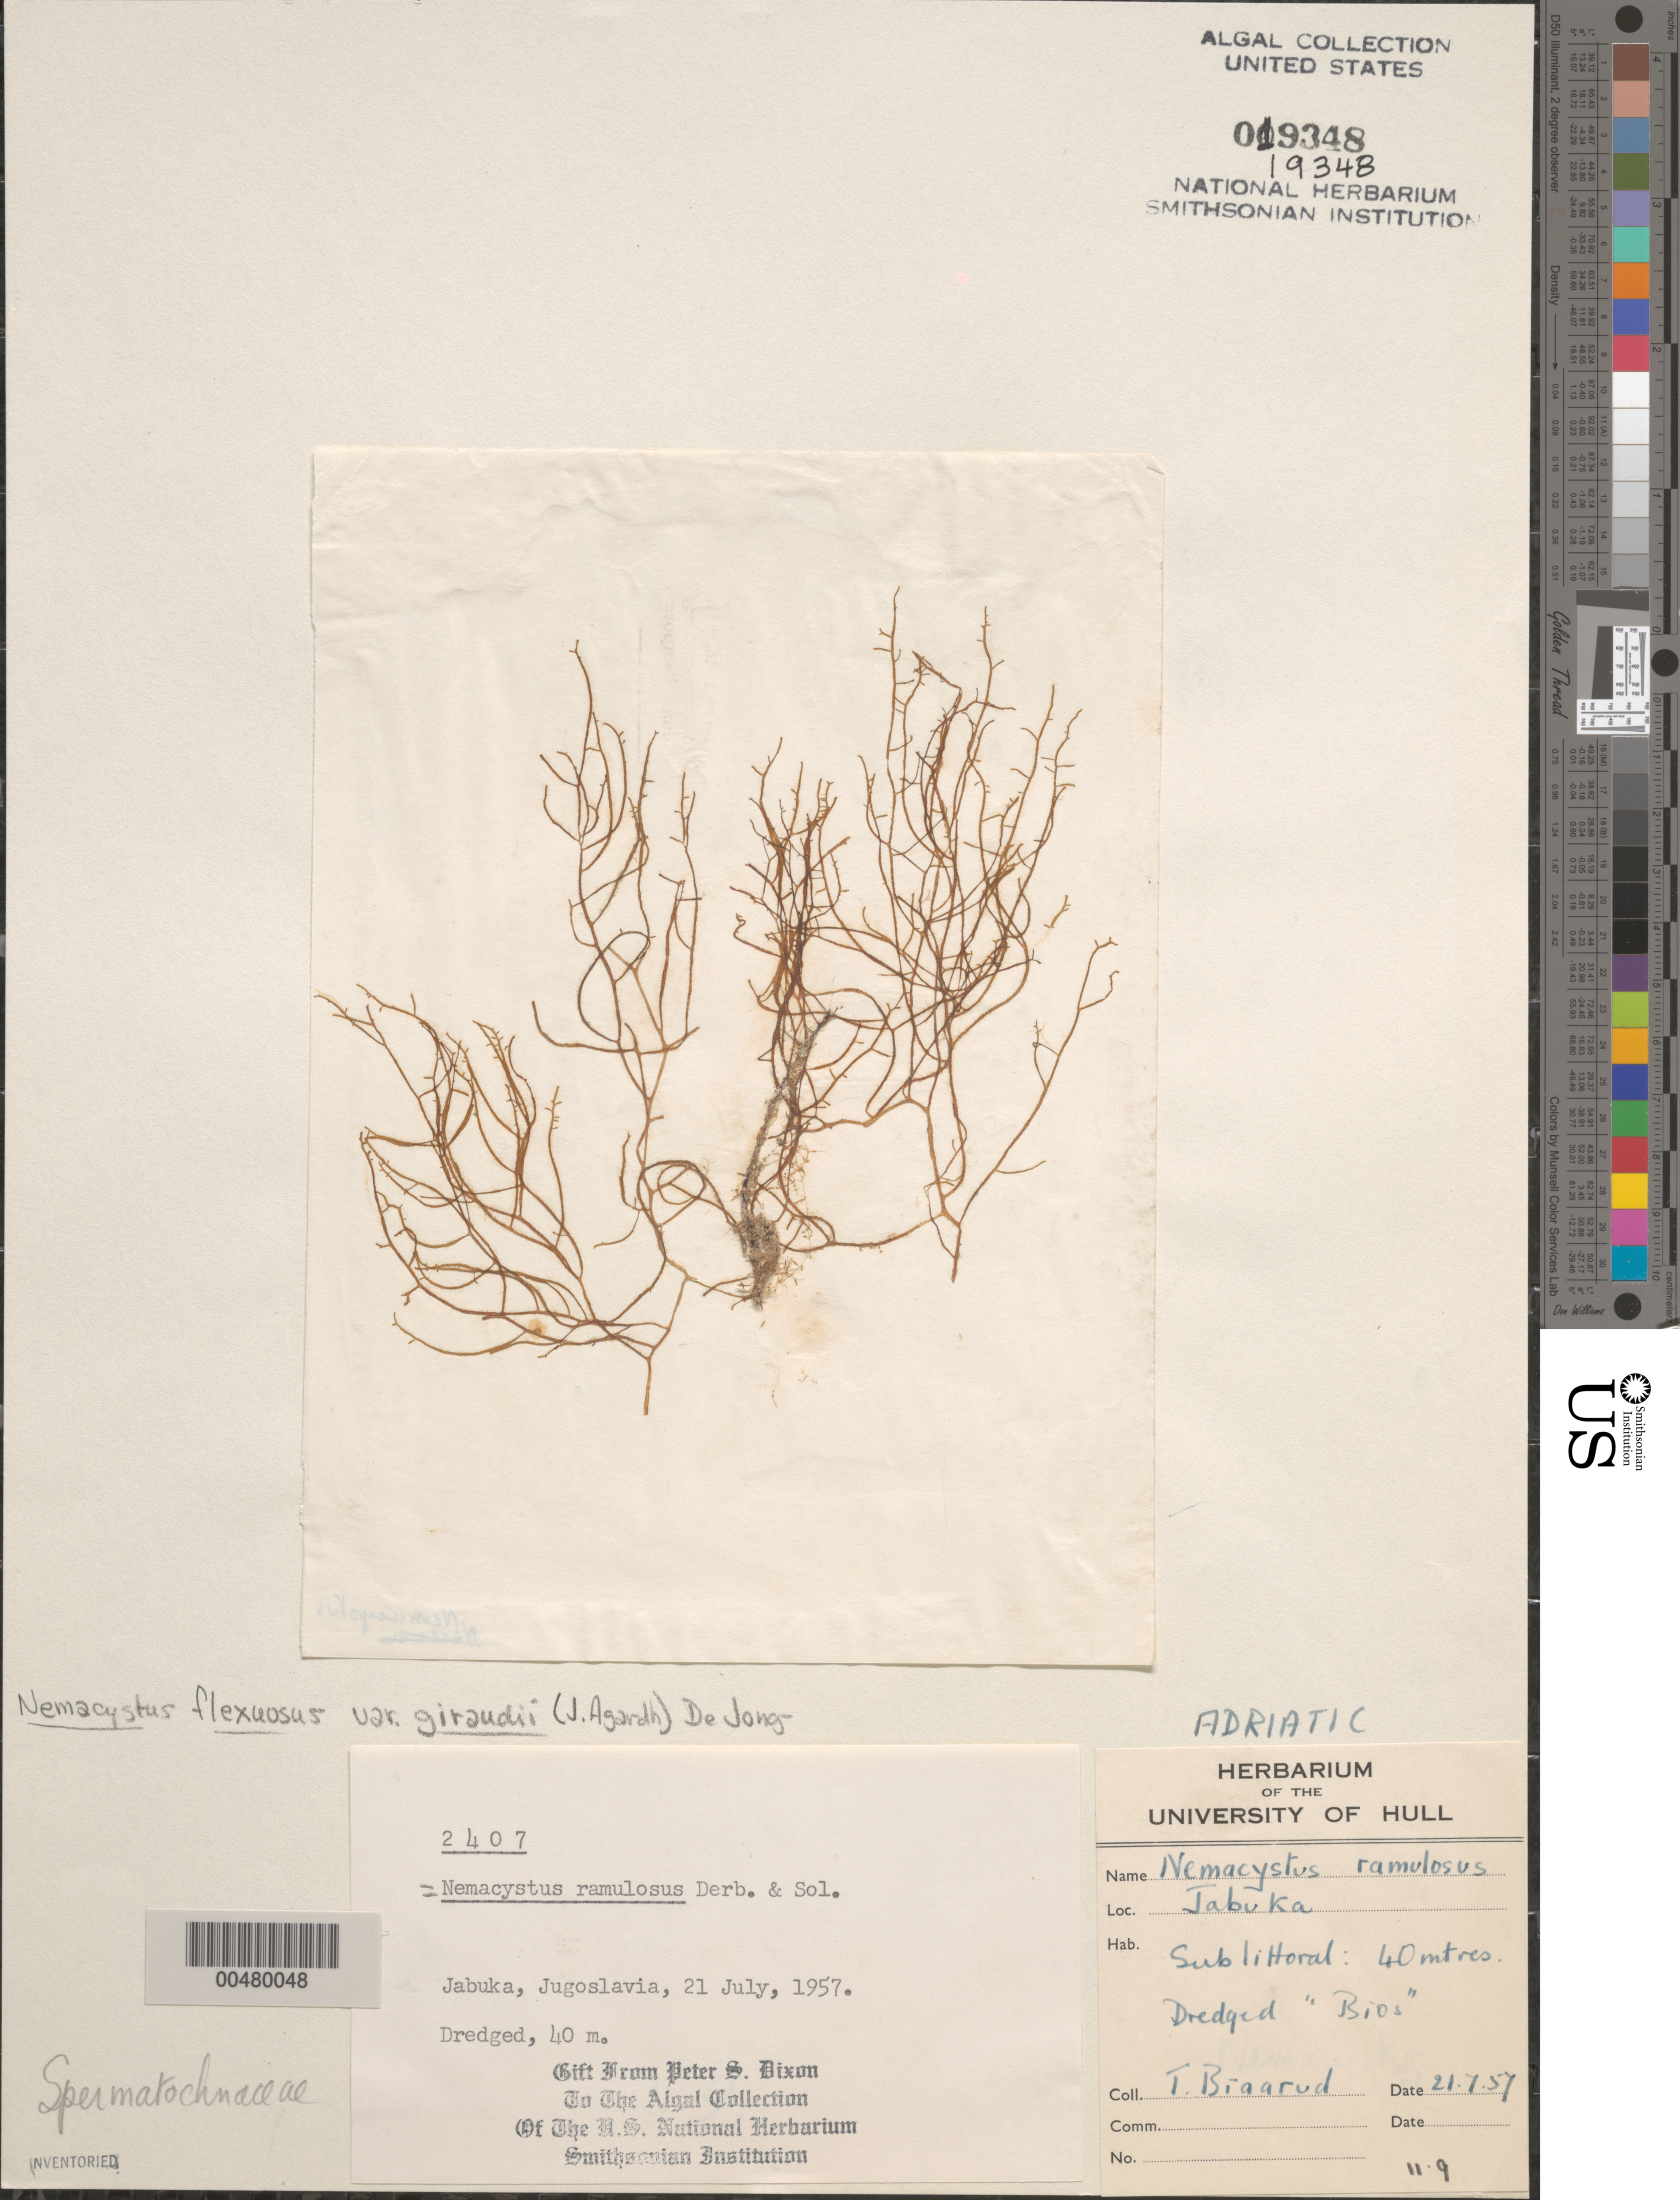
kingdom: Chromista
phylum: Ochrophyta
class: Phaeophyceae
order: Ectocarpales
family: Chordariaceae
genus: Nemacystus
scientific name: Nemacystus flexuosus var. giraudii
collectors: T. Braarud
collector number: PSD 2407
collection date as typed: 21 Jul 1957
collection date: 1957-07-21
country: Croatia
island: Jabuka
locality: Adriatic Sea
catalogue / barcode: US 19348